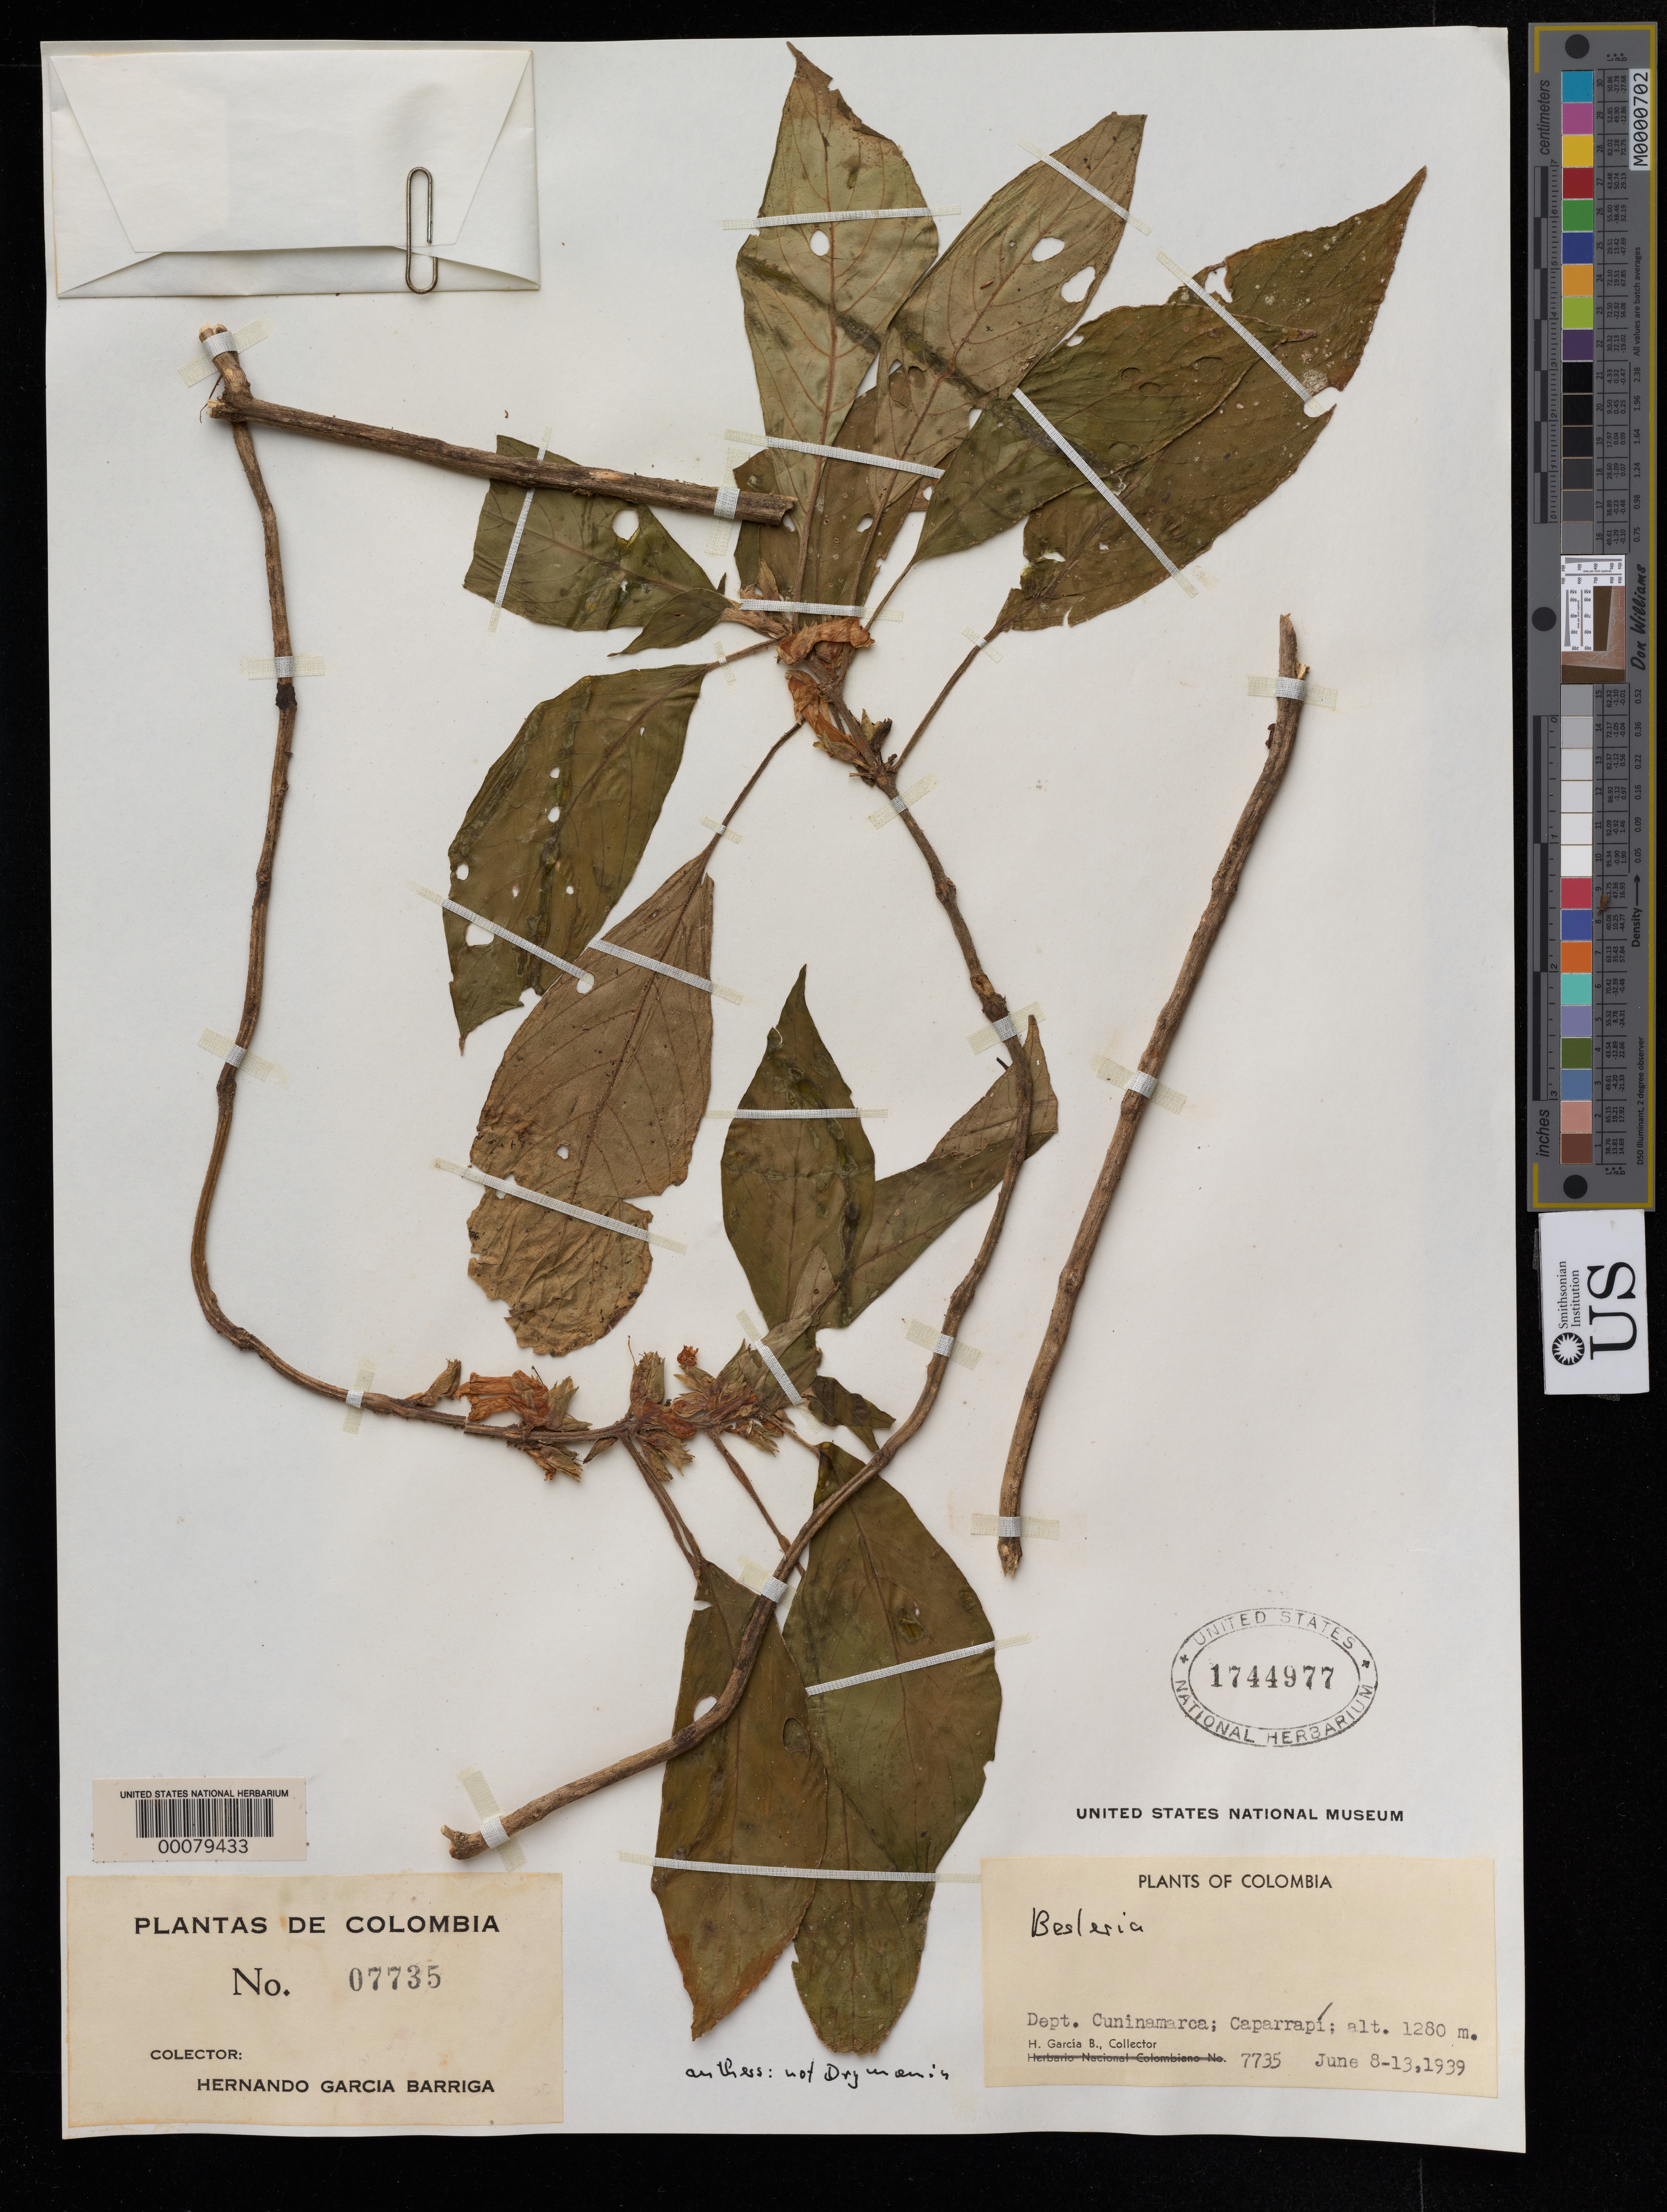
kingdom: Plantae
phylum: Tracheophyta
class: Magnoliopsida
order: Lamiales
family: Gesneriaceae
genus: Besleria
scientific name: Besleria sp.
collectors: H. García Barriga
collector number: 7735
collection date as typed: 8-13 Jun 1939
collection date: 1939-06-08/1939-06-13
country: Colombia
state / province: Cundinamarca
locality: Caparrapi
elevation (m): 1280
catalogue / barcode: US 1744977